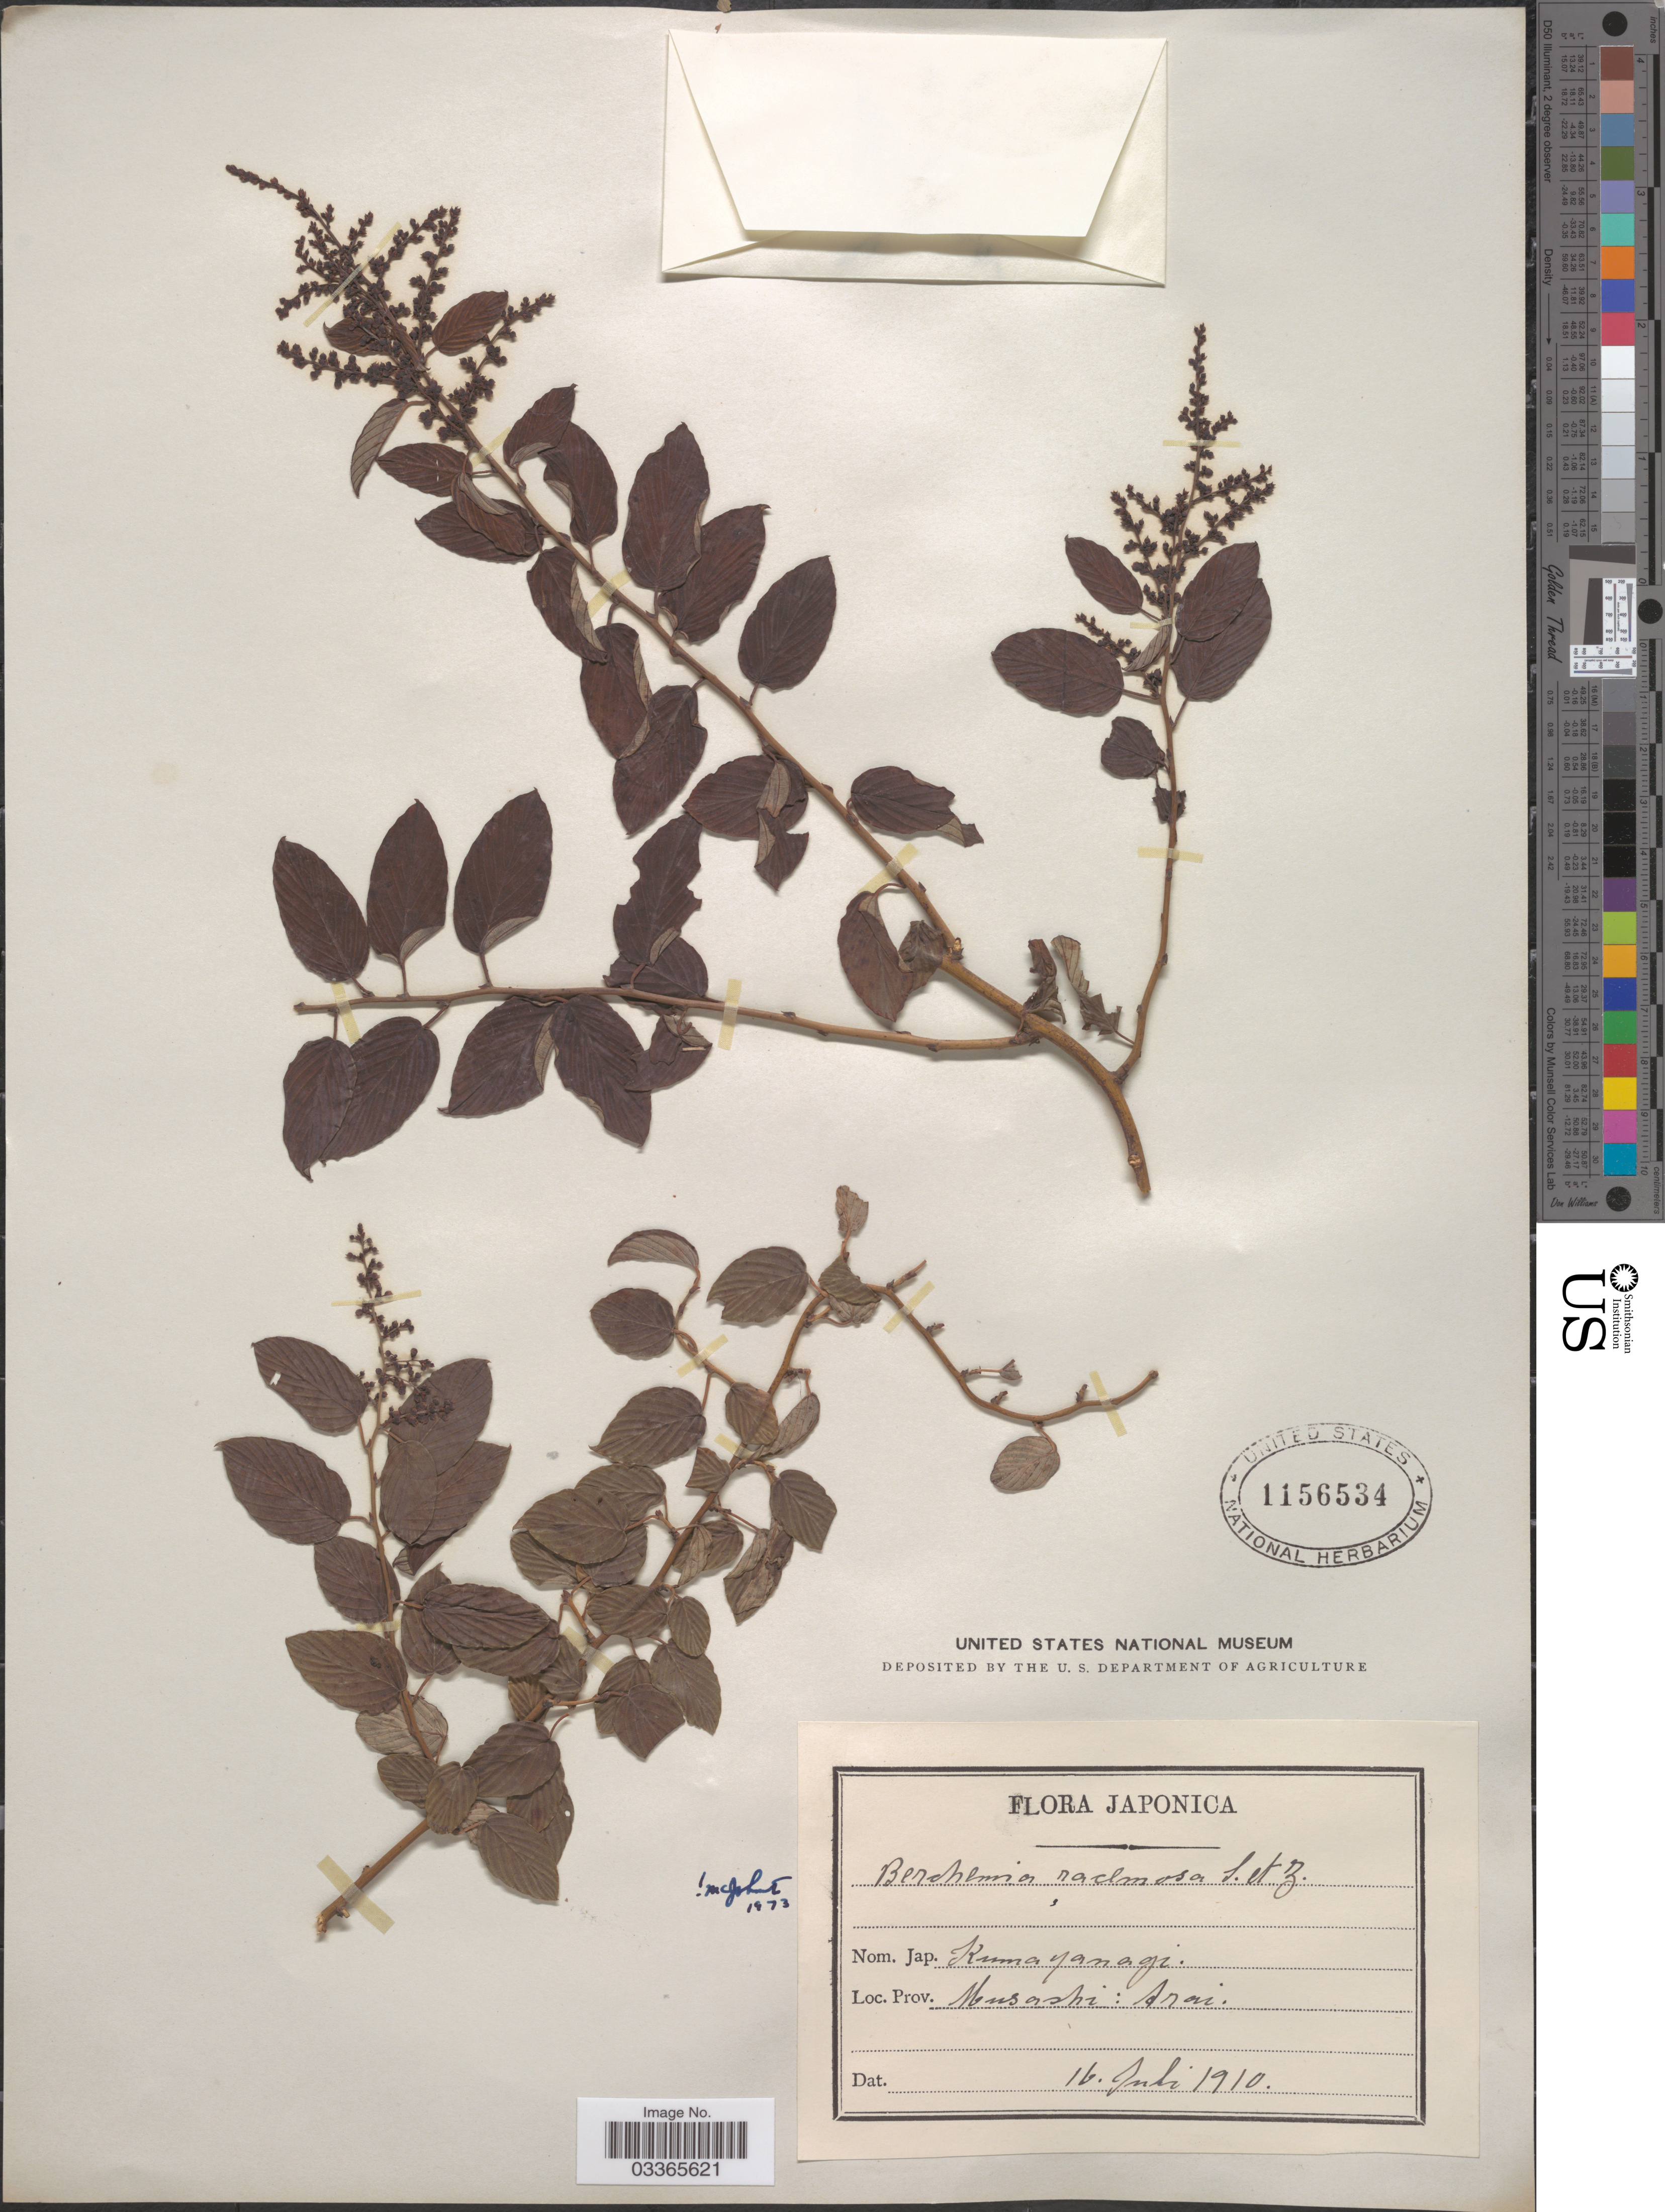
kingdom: Plantae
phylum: Tracheophyta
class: Magnoliopsida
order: Rosales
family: Rhamnaceae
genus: Berchemia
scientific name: Berchemia racemosa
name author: Siebold & Zucc.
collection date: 1910-07-16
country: Japan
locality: Prov. Musashi: Arai.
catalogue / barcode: US 1156534